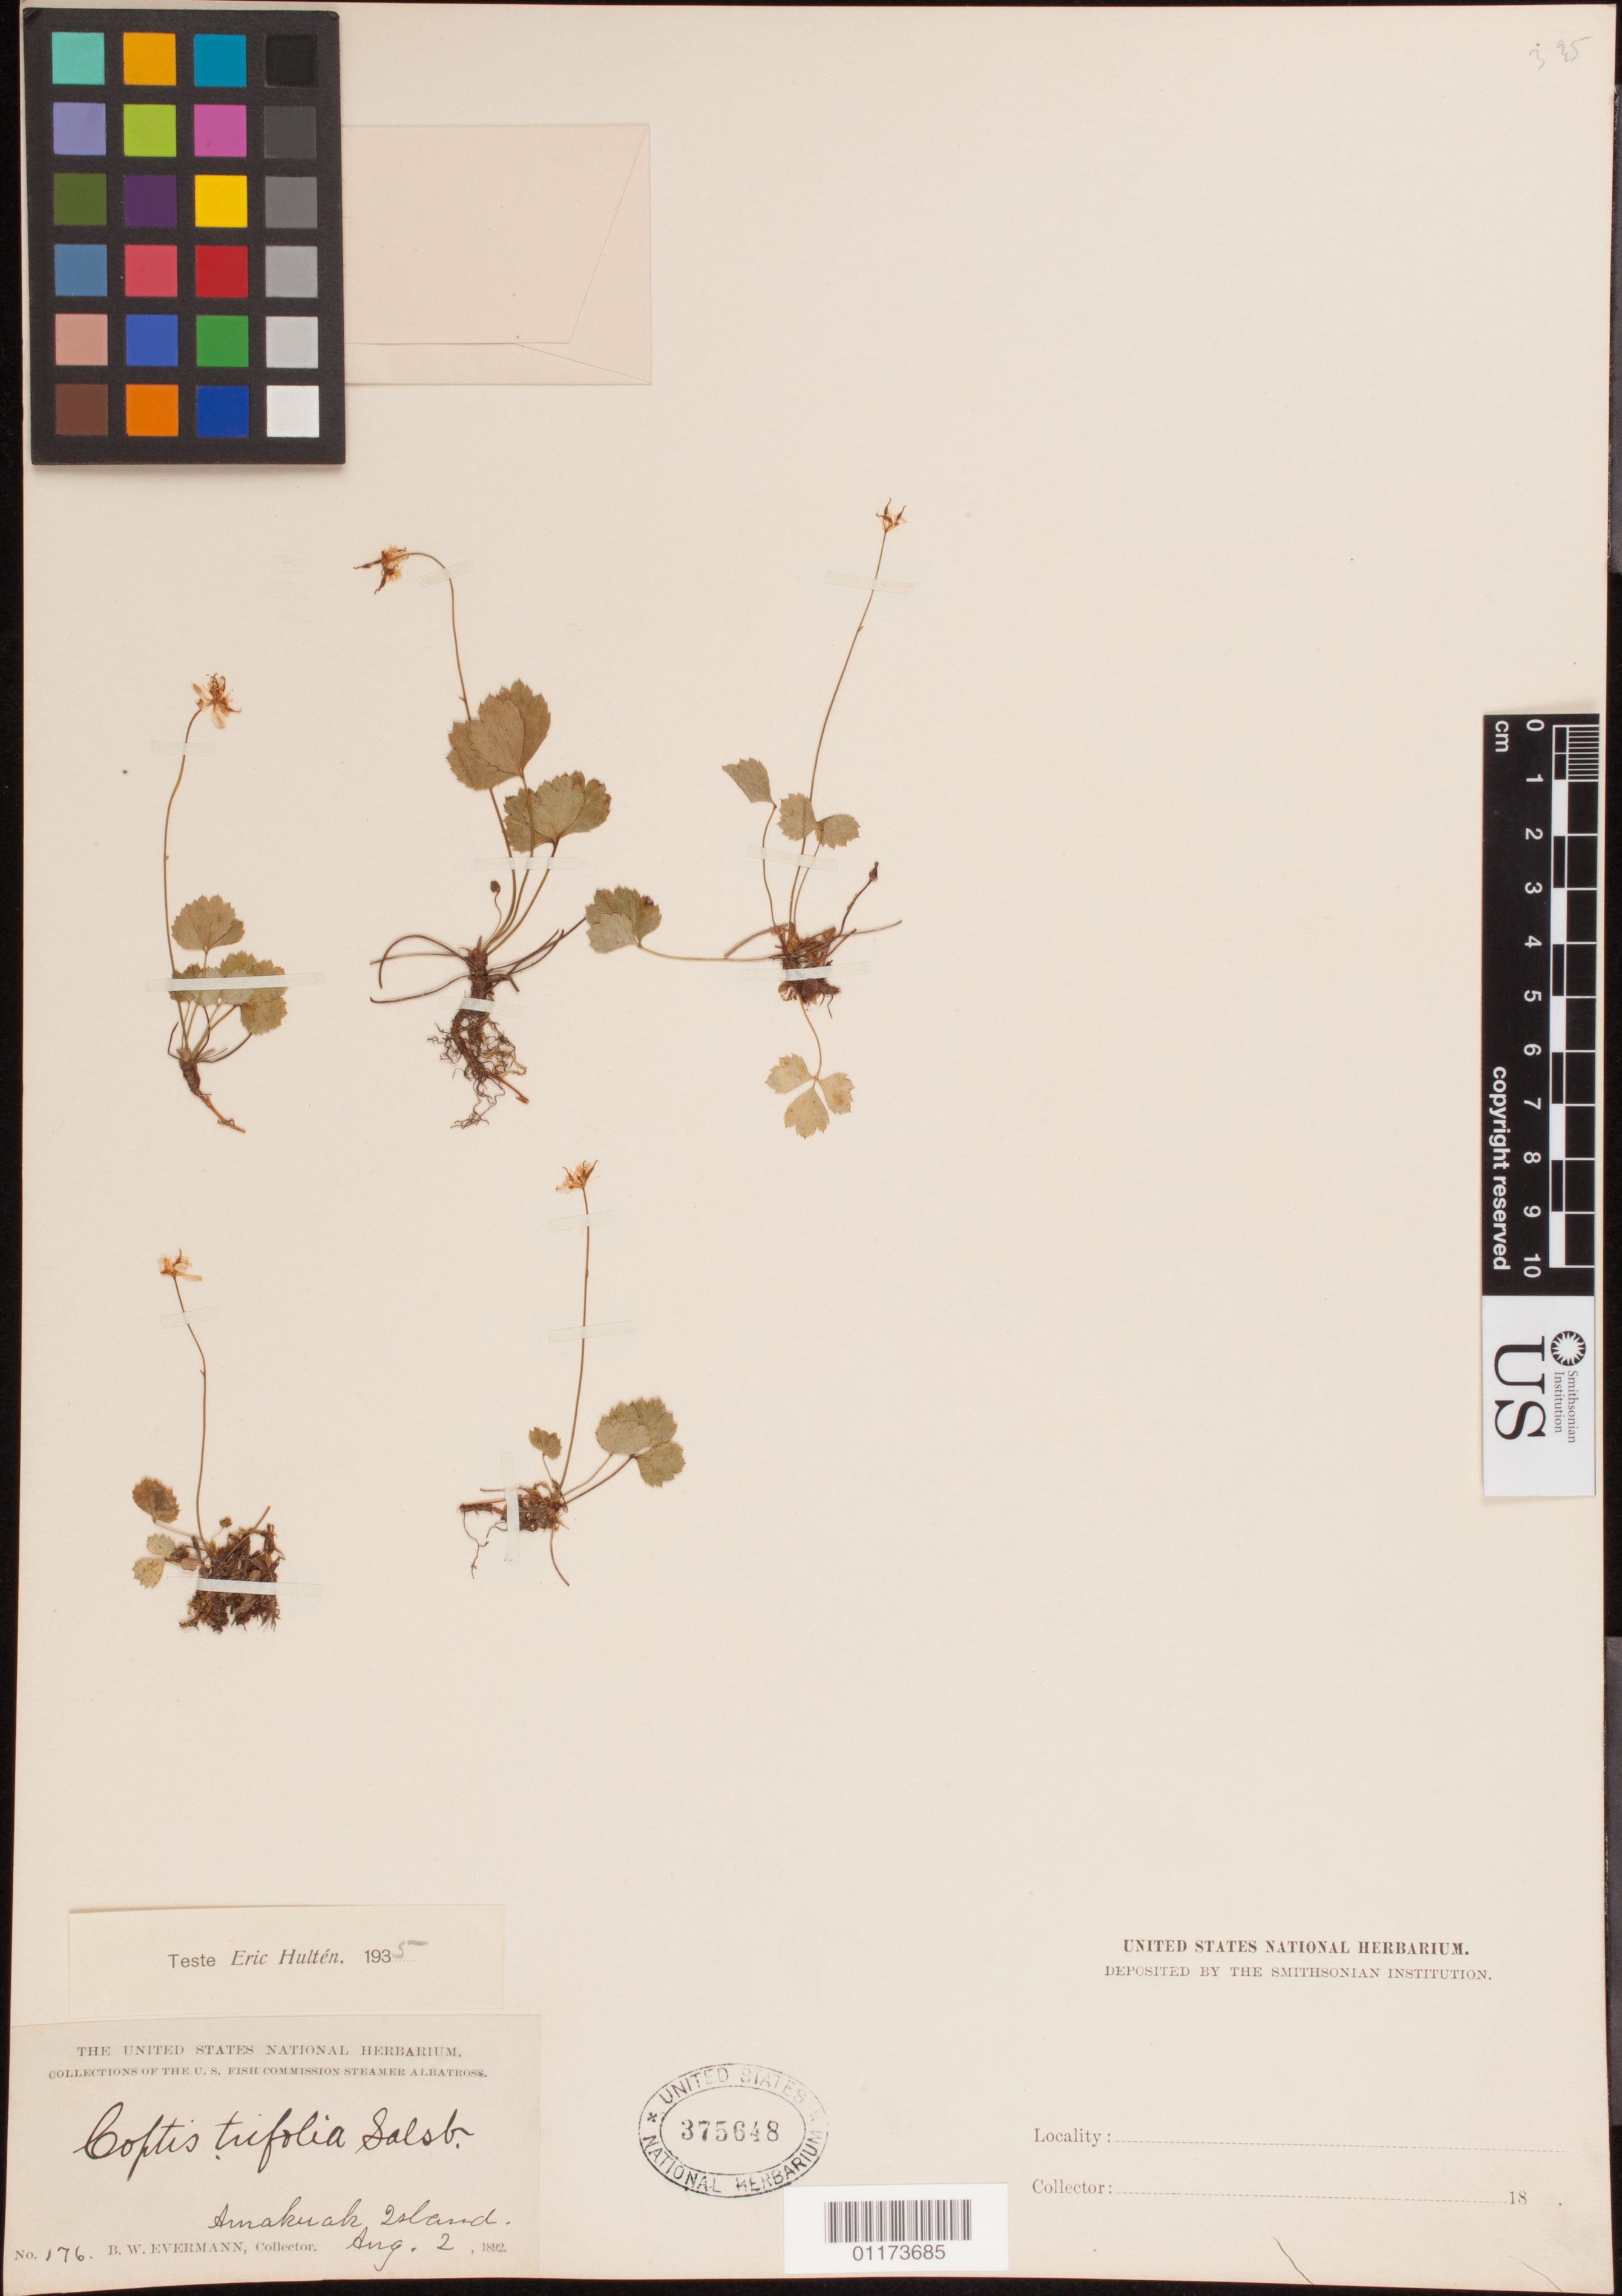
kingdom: Plantae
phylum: Tracheophyta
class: Magnoliopsida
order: Ranunculales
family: Ranunculaceae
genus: Coptis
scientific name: Coptis trifolia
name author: (L.) Salisb.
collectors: B. W. Evermann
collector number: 176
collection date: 1892-08-02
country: United States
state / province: Alaska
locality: Amakuak Island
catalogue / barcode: US 375648